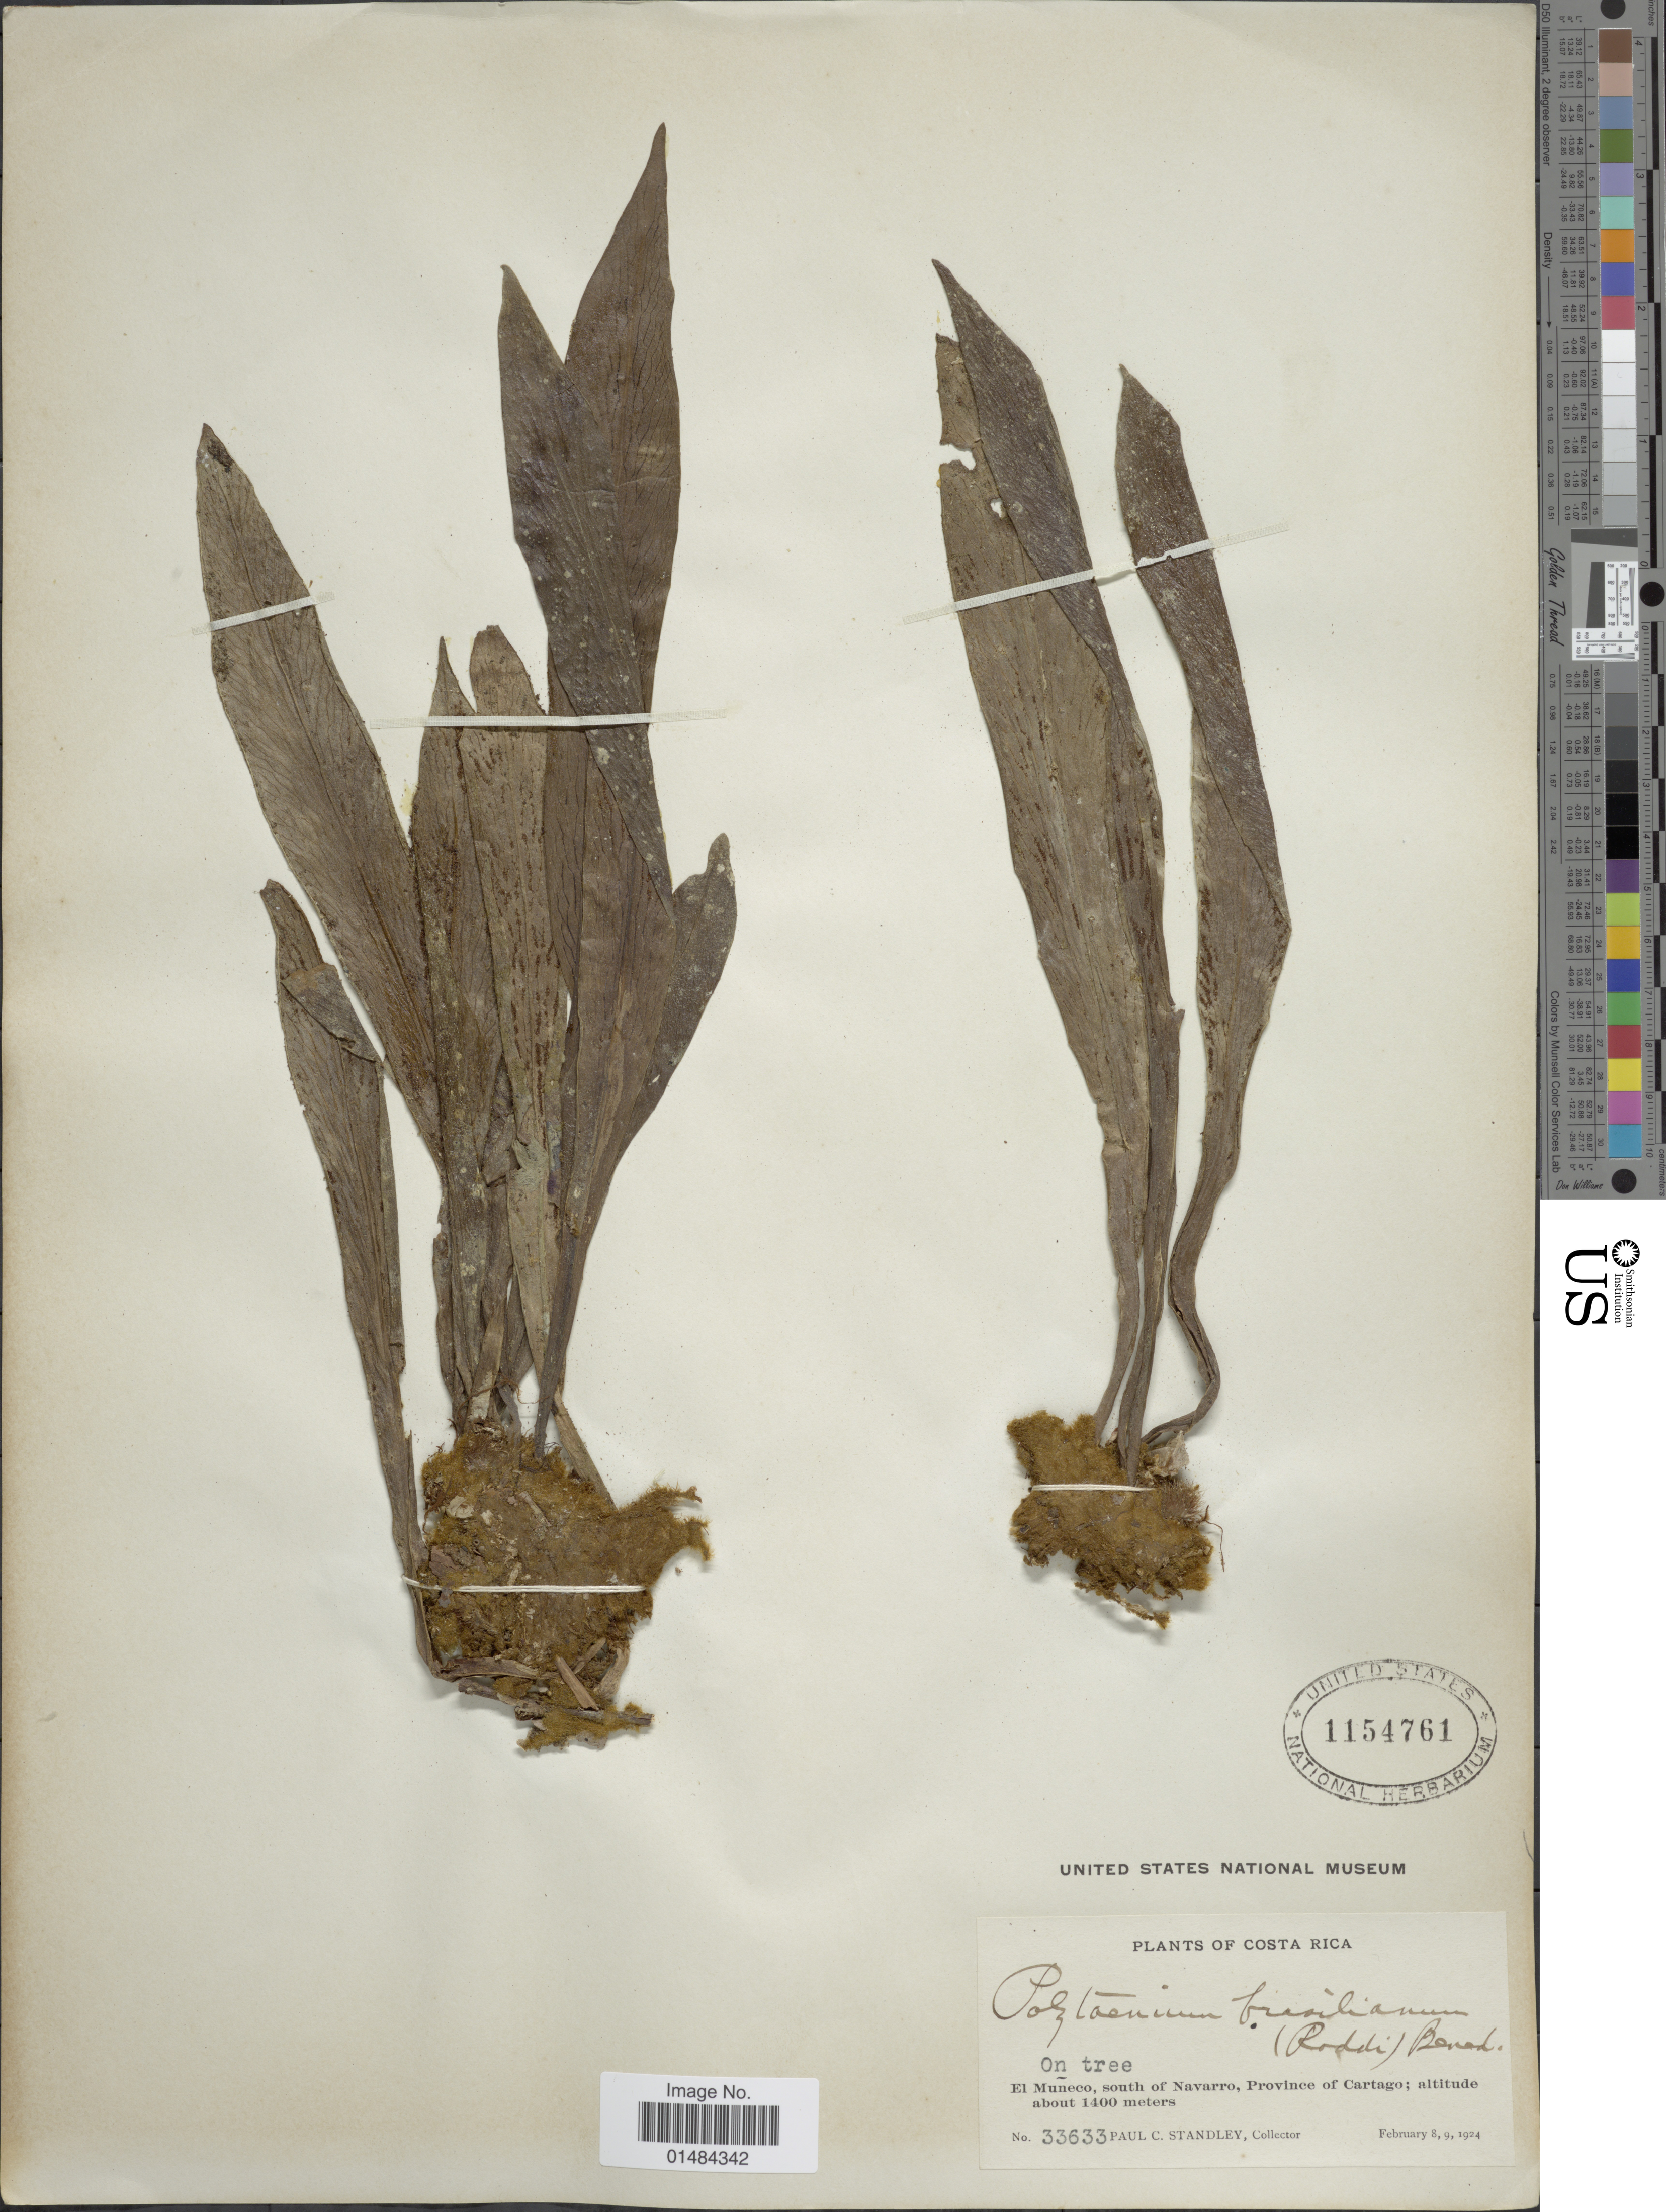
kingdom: Plantae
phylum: Tracheophyta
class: Polypodiopsida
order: Polypodiales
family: Pteridaceae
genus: Polytaenium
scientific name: Polytaenium chlorosporum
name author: (Mickel & Beitel) E.H. Crane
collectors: P. C. Standley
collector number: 33633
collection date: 1924-02-08/1924-02-09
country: Costa Rica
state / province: Cartago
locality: Costa Rica, El Muñeco, south of Navarro, Province of Cartago.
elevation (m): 1400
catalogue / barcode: US 1154761